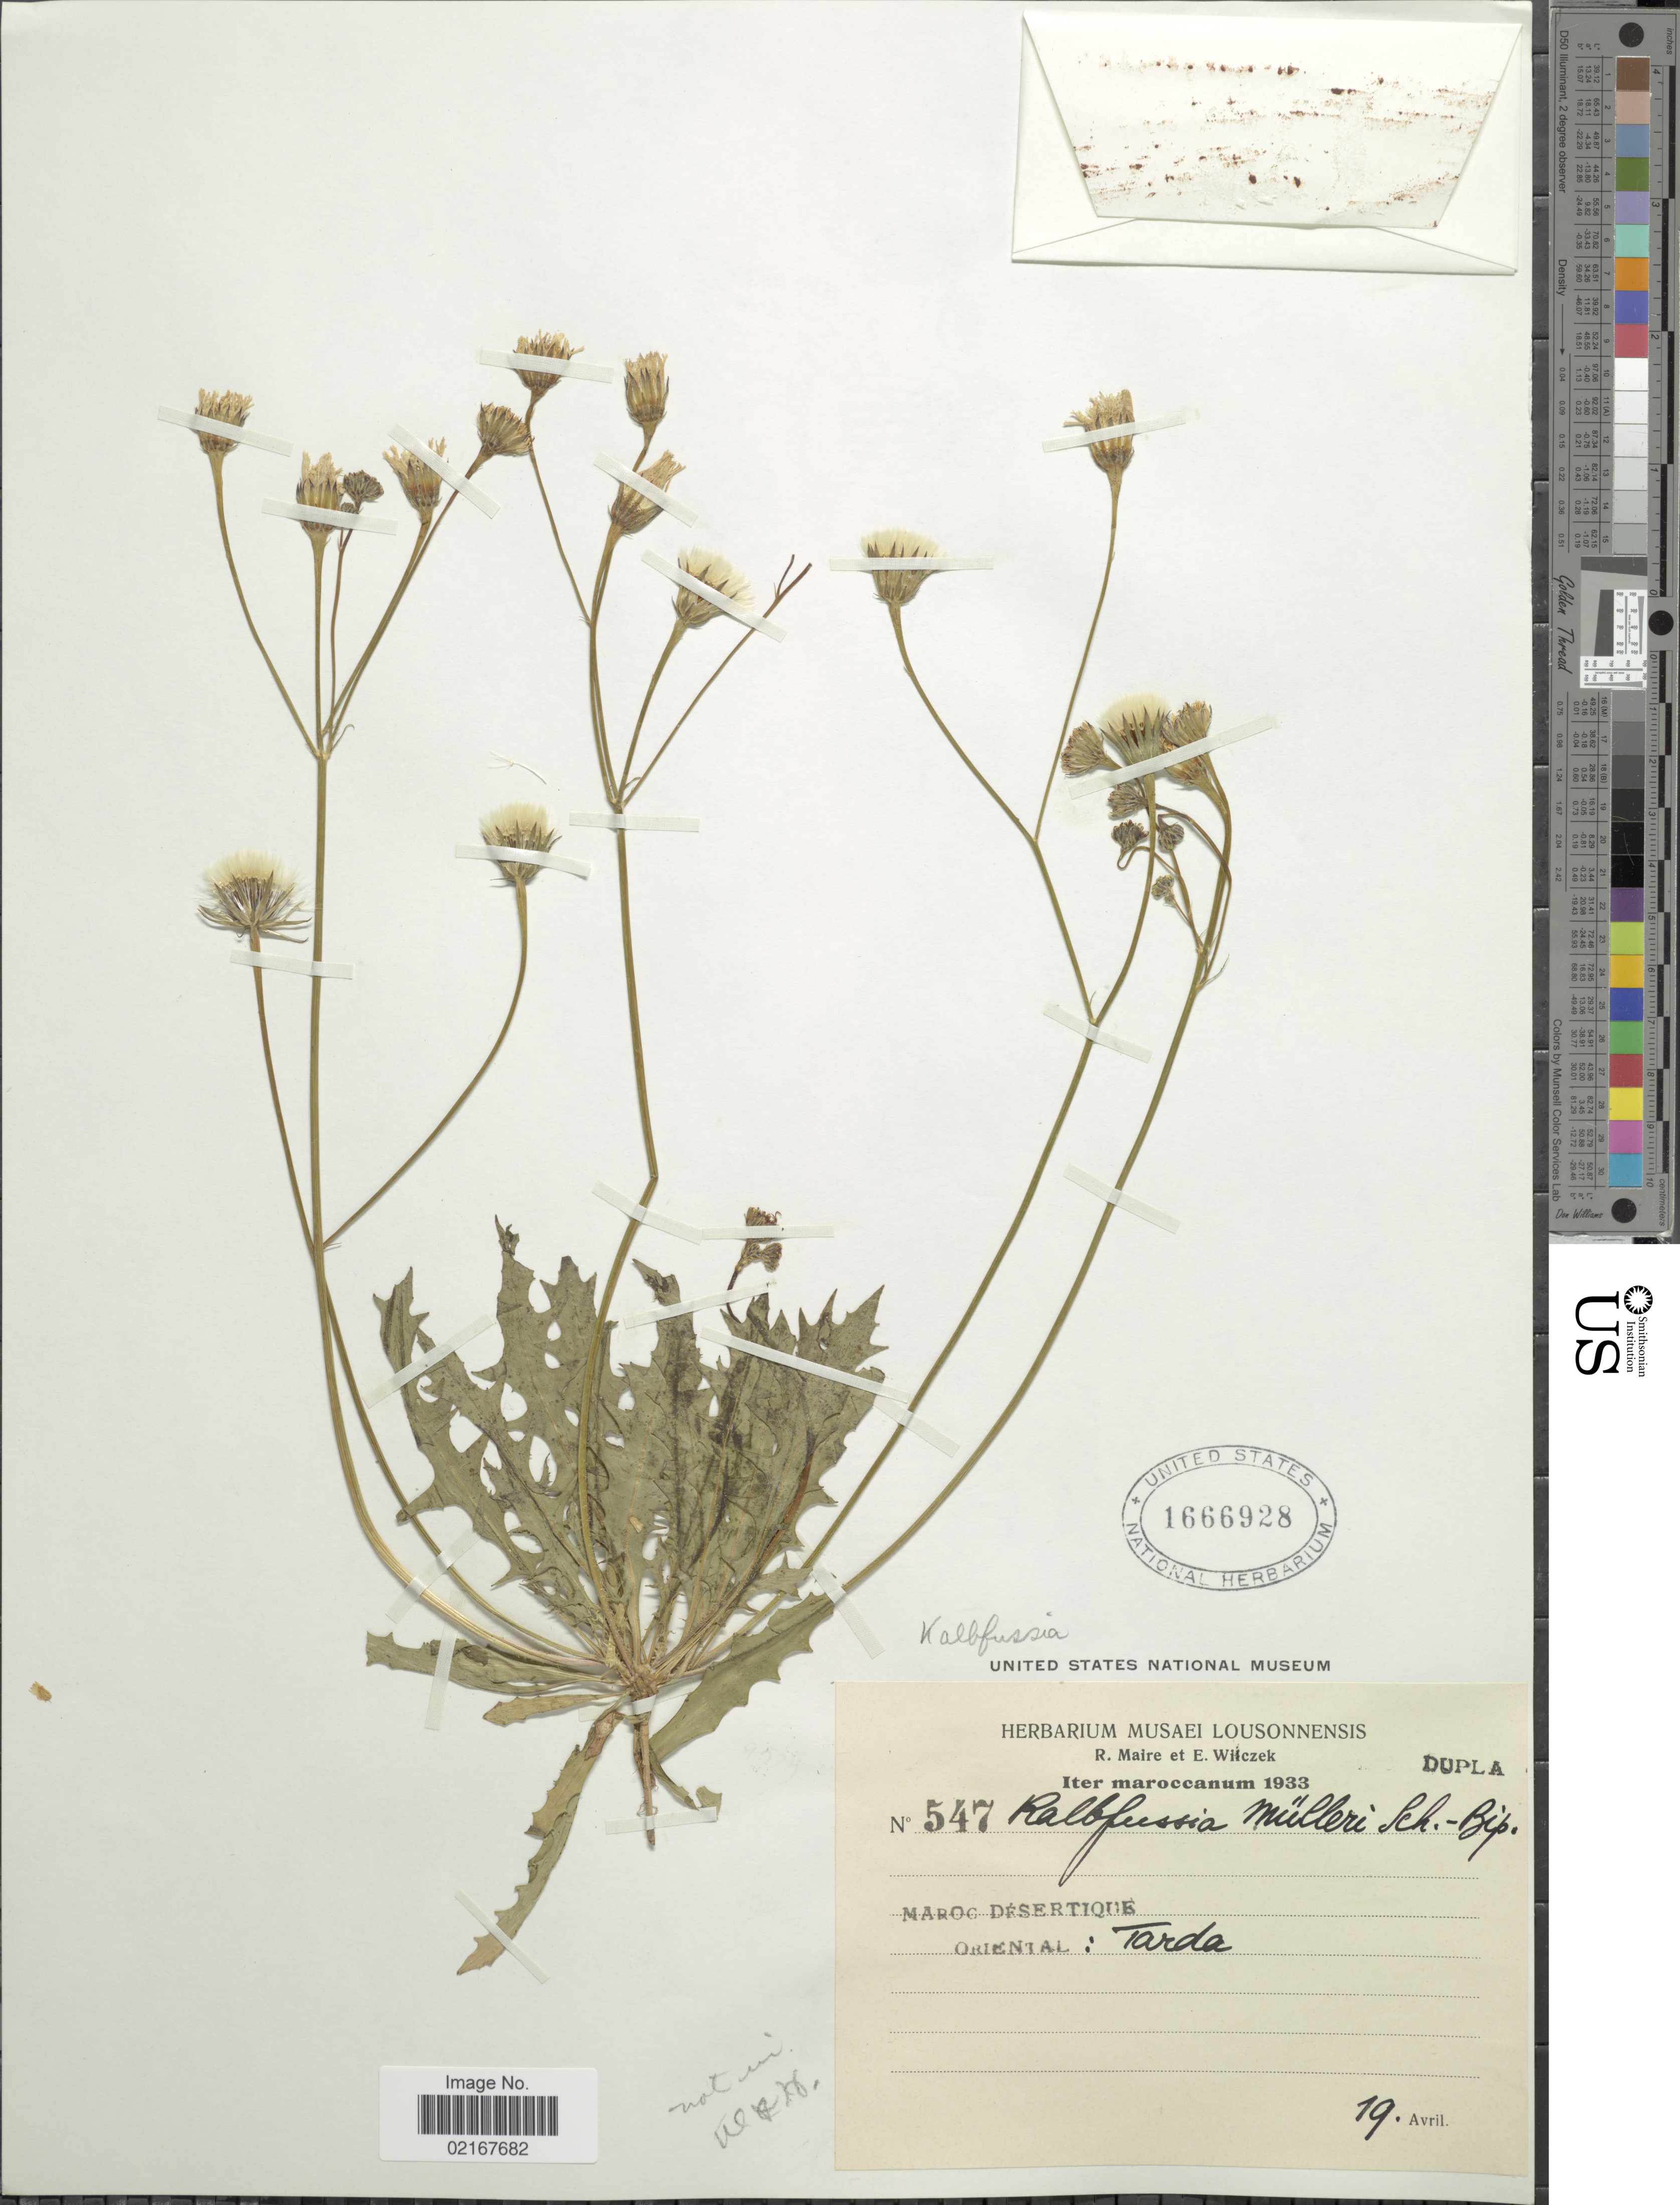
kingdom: Plantae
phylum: Tracheophyta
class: Magnoliopsida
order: Asterales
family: Asteraceae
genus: Scorzoneroides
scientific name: Scorzoneroides muelleri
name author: (Sch. Bip.) Greuter & Talavera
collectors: R. C. Maire & E. Wilczek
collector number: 547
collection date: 1933-04-19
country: Morocco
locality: Maroc Desertique, Oriental, Tarda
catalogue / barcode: US 1666928